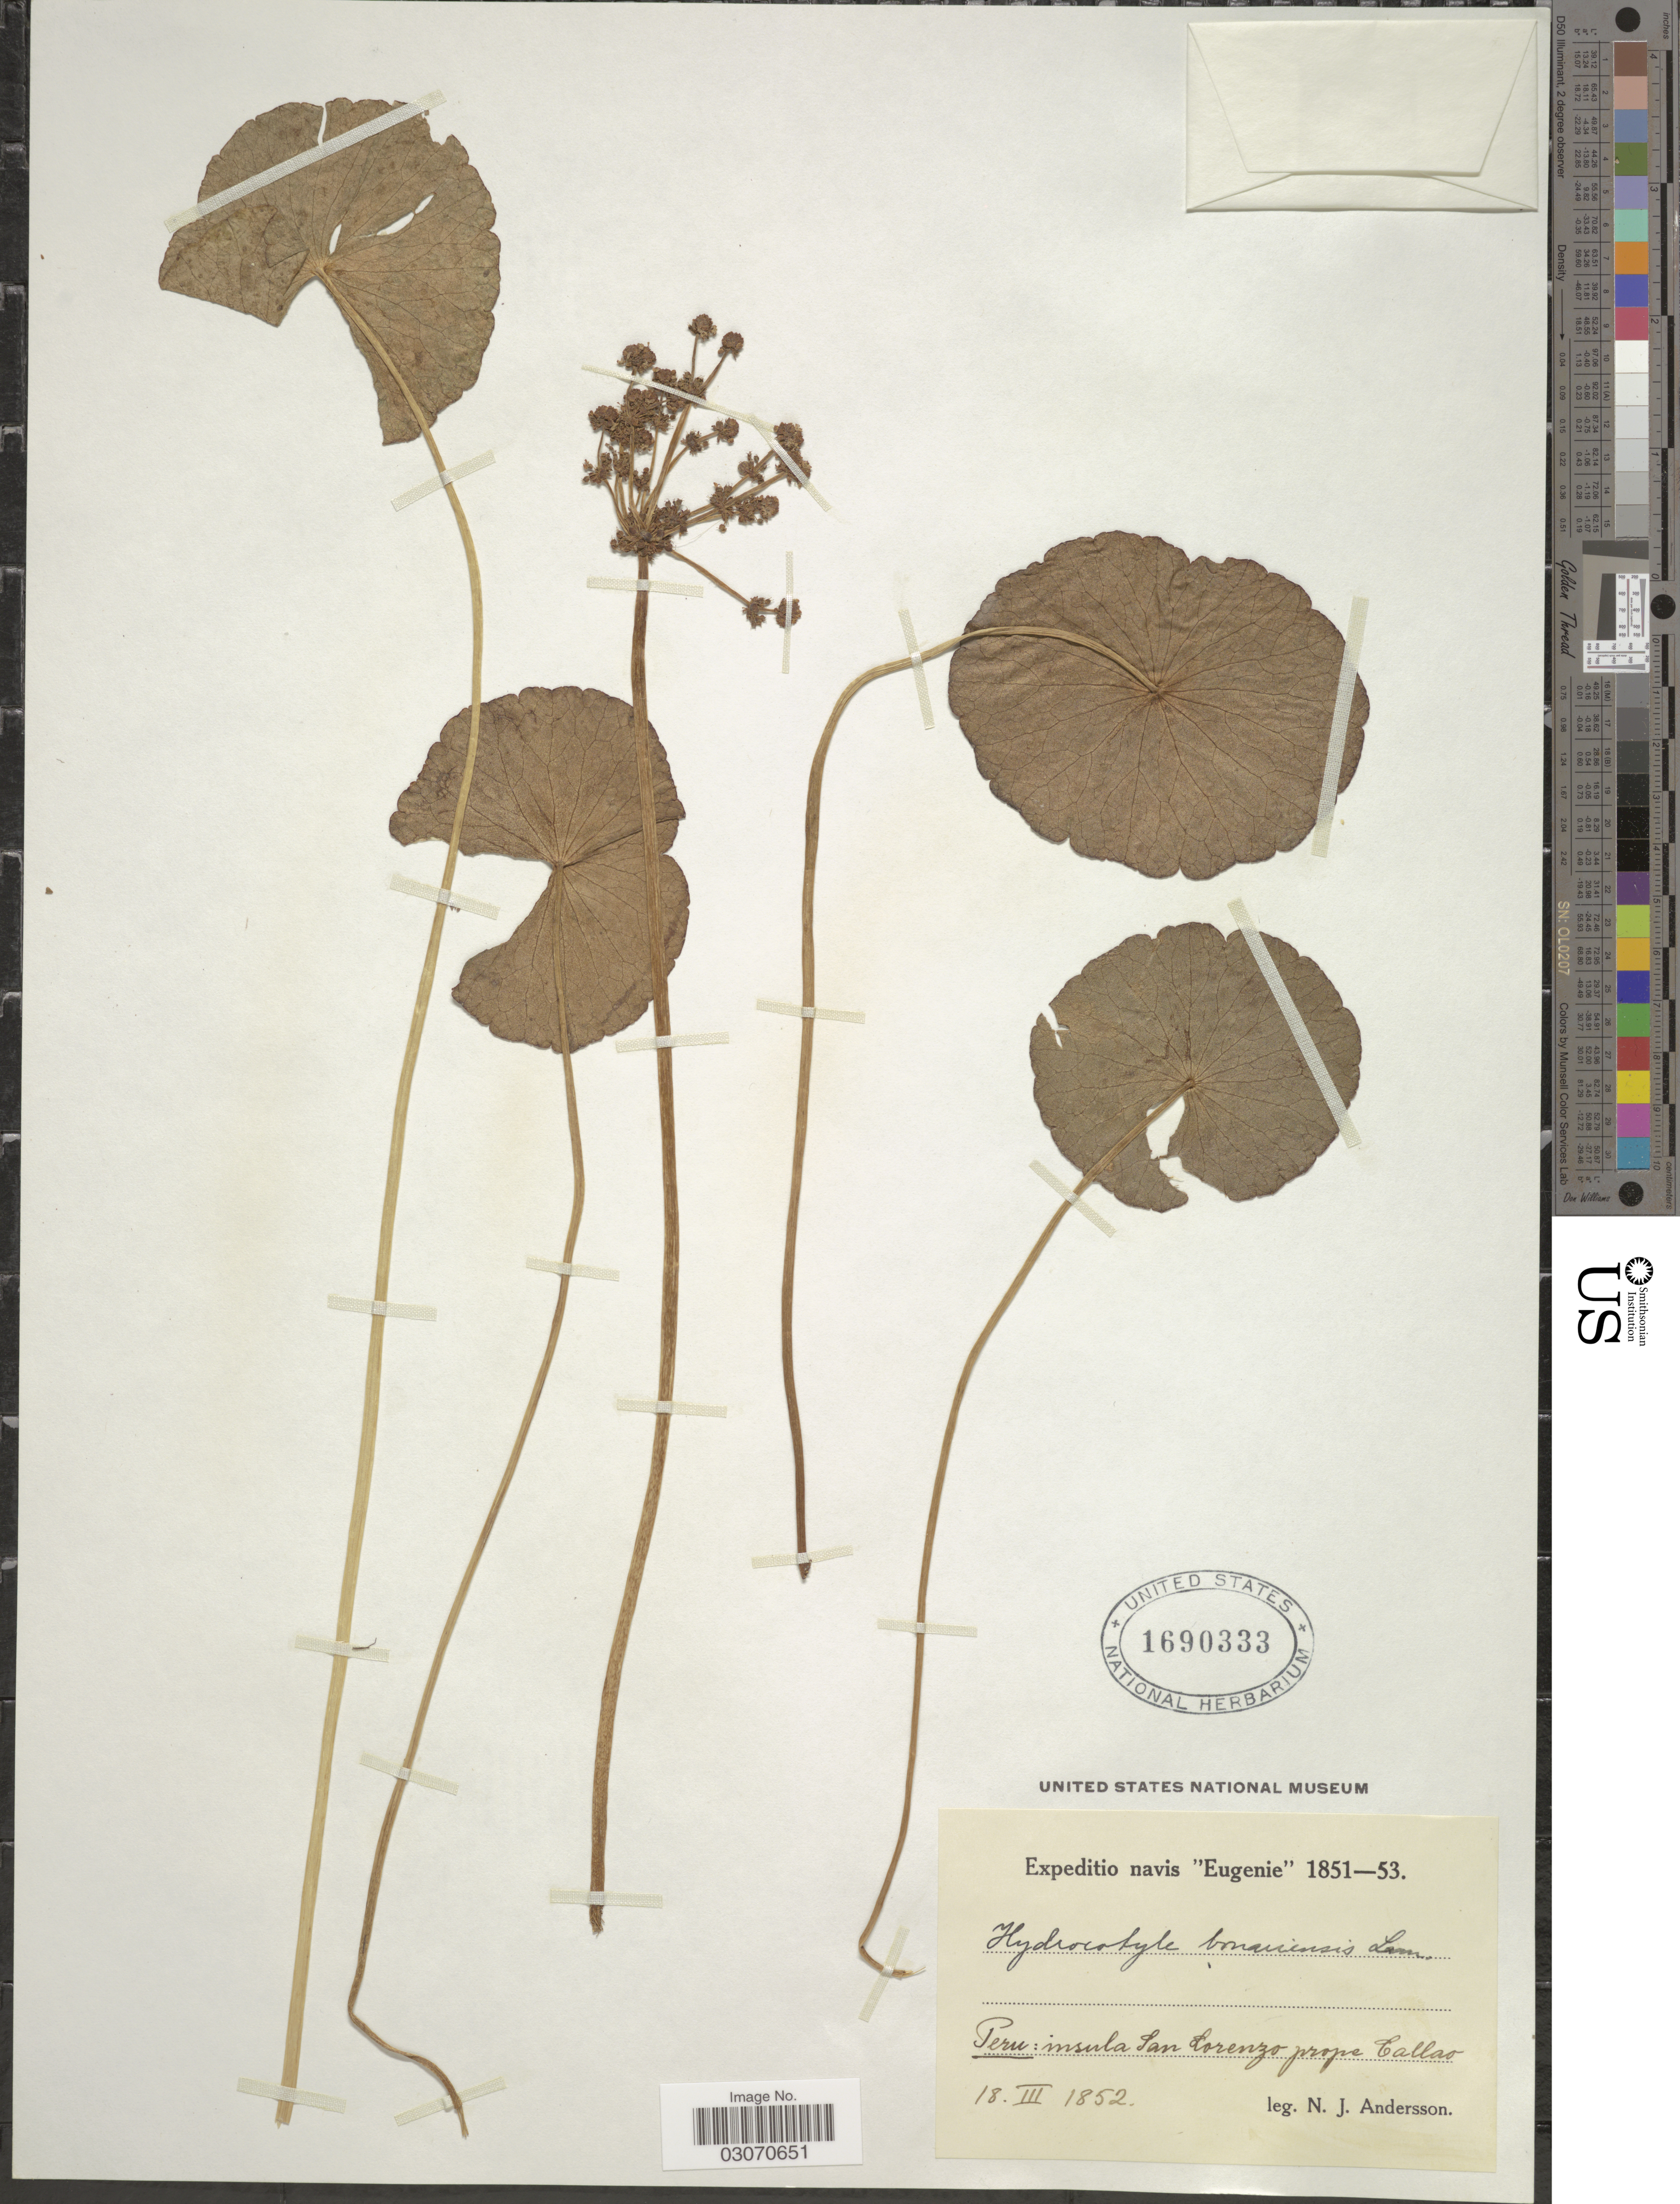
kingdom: Plantae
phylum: Tracheophyta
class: Magnoliopsida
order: Apiales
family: Araliaceae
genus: Hydrocotyle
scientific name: Hydrocotyle bonariensis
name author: Lam.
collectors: N. J. Andersson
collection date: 1852-03-18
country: Peru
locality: Insula San Lorenzo prope Callao.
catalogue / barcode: US 1690333